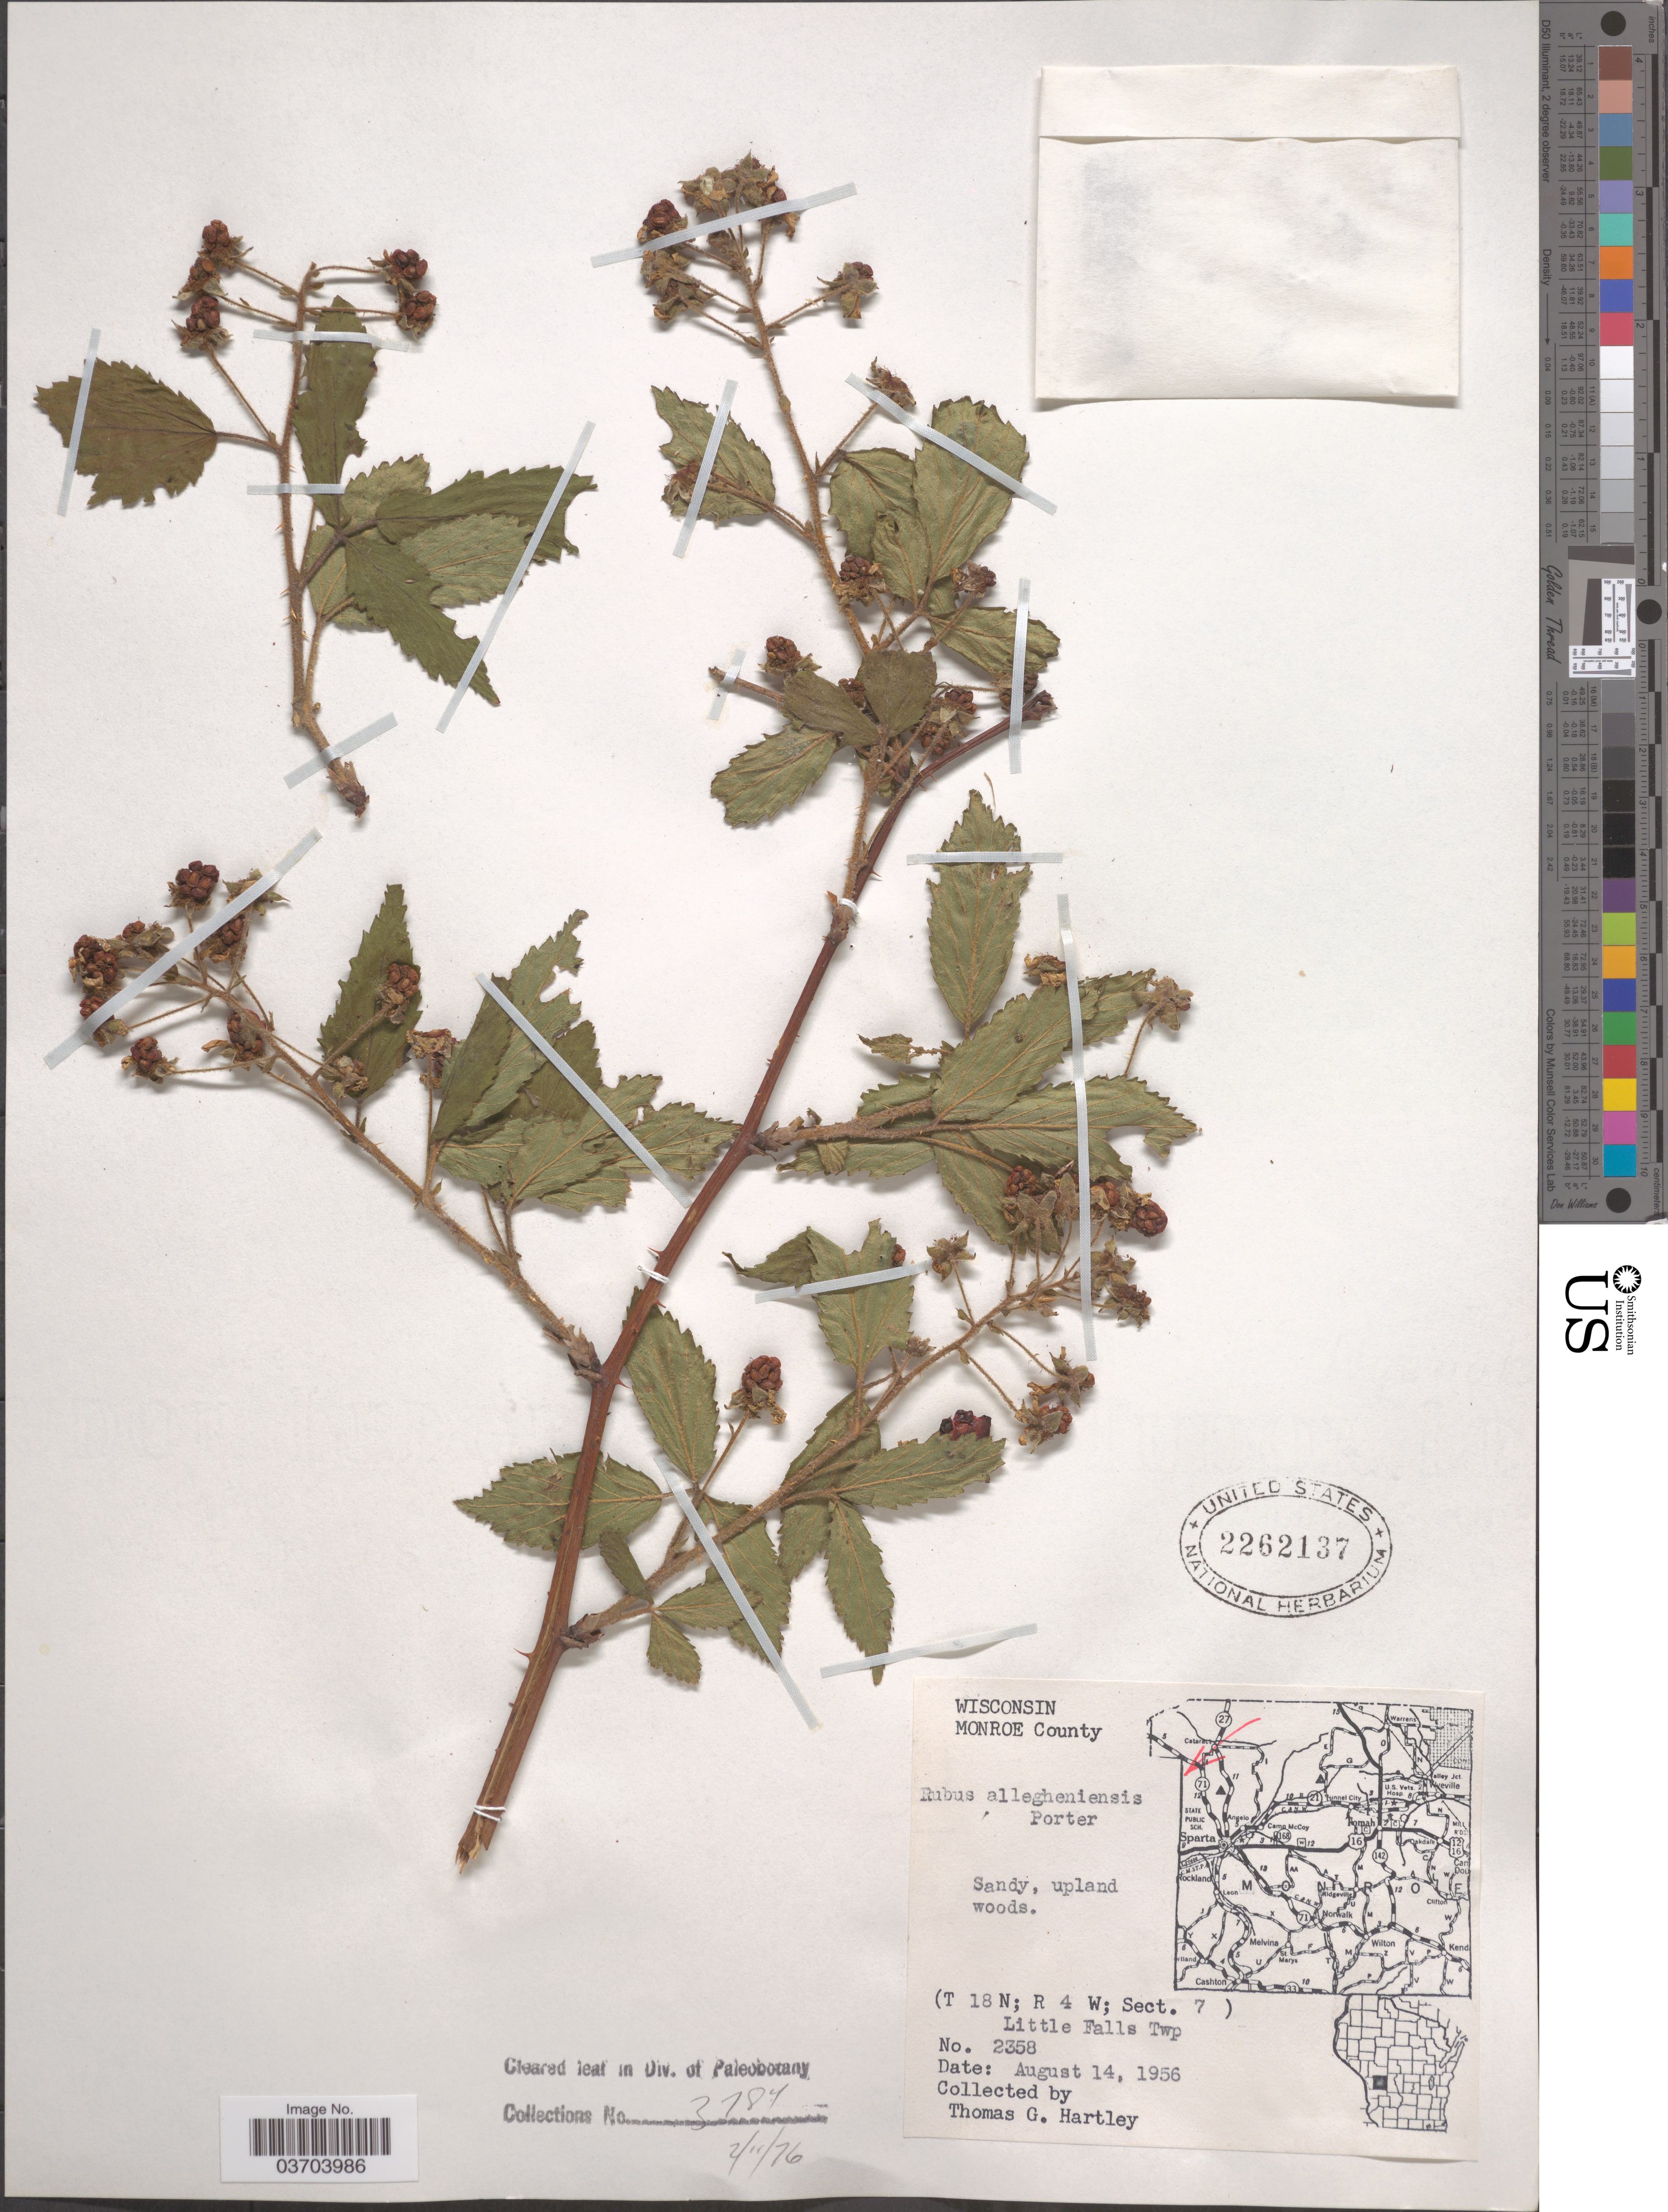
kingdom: Plantae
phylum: Tracheophyta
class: Magnoliopsida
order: Rosales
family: Rosaceae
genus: Rubus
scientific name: Rubus allegheniensis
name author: Porter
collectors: T. G. Hartley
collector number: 2358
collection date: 1956-08-14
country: United States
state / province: Wisconsin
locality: Monroe County. (T 18 N; R 4 W; Sect. 7) Little Falls Twp.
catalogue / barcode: US 2262137